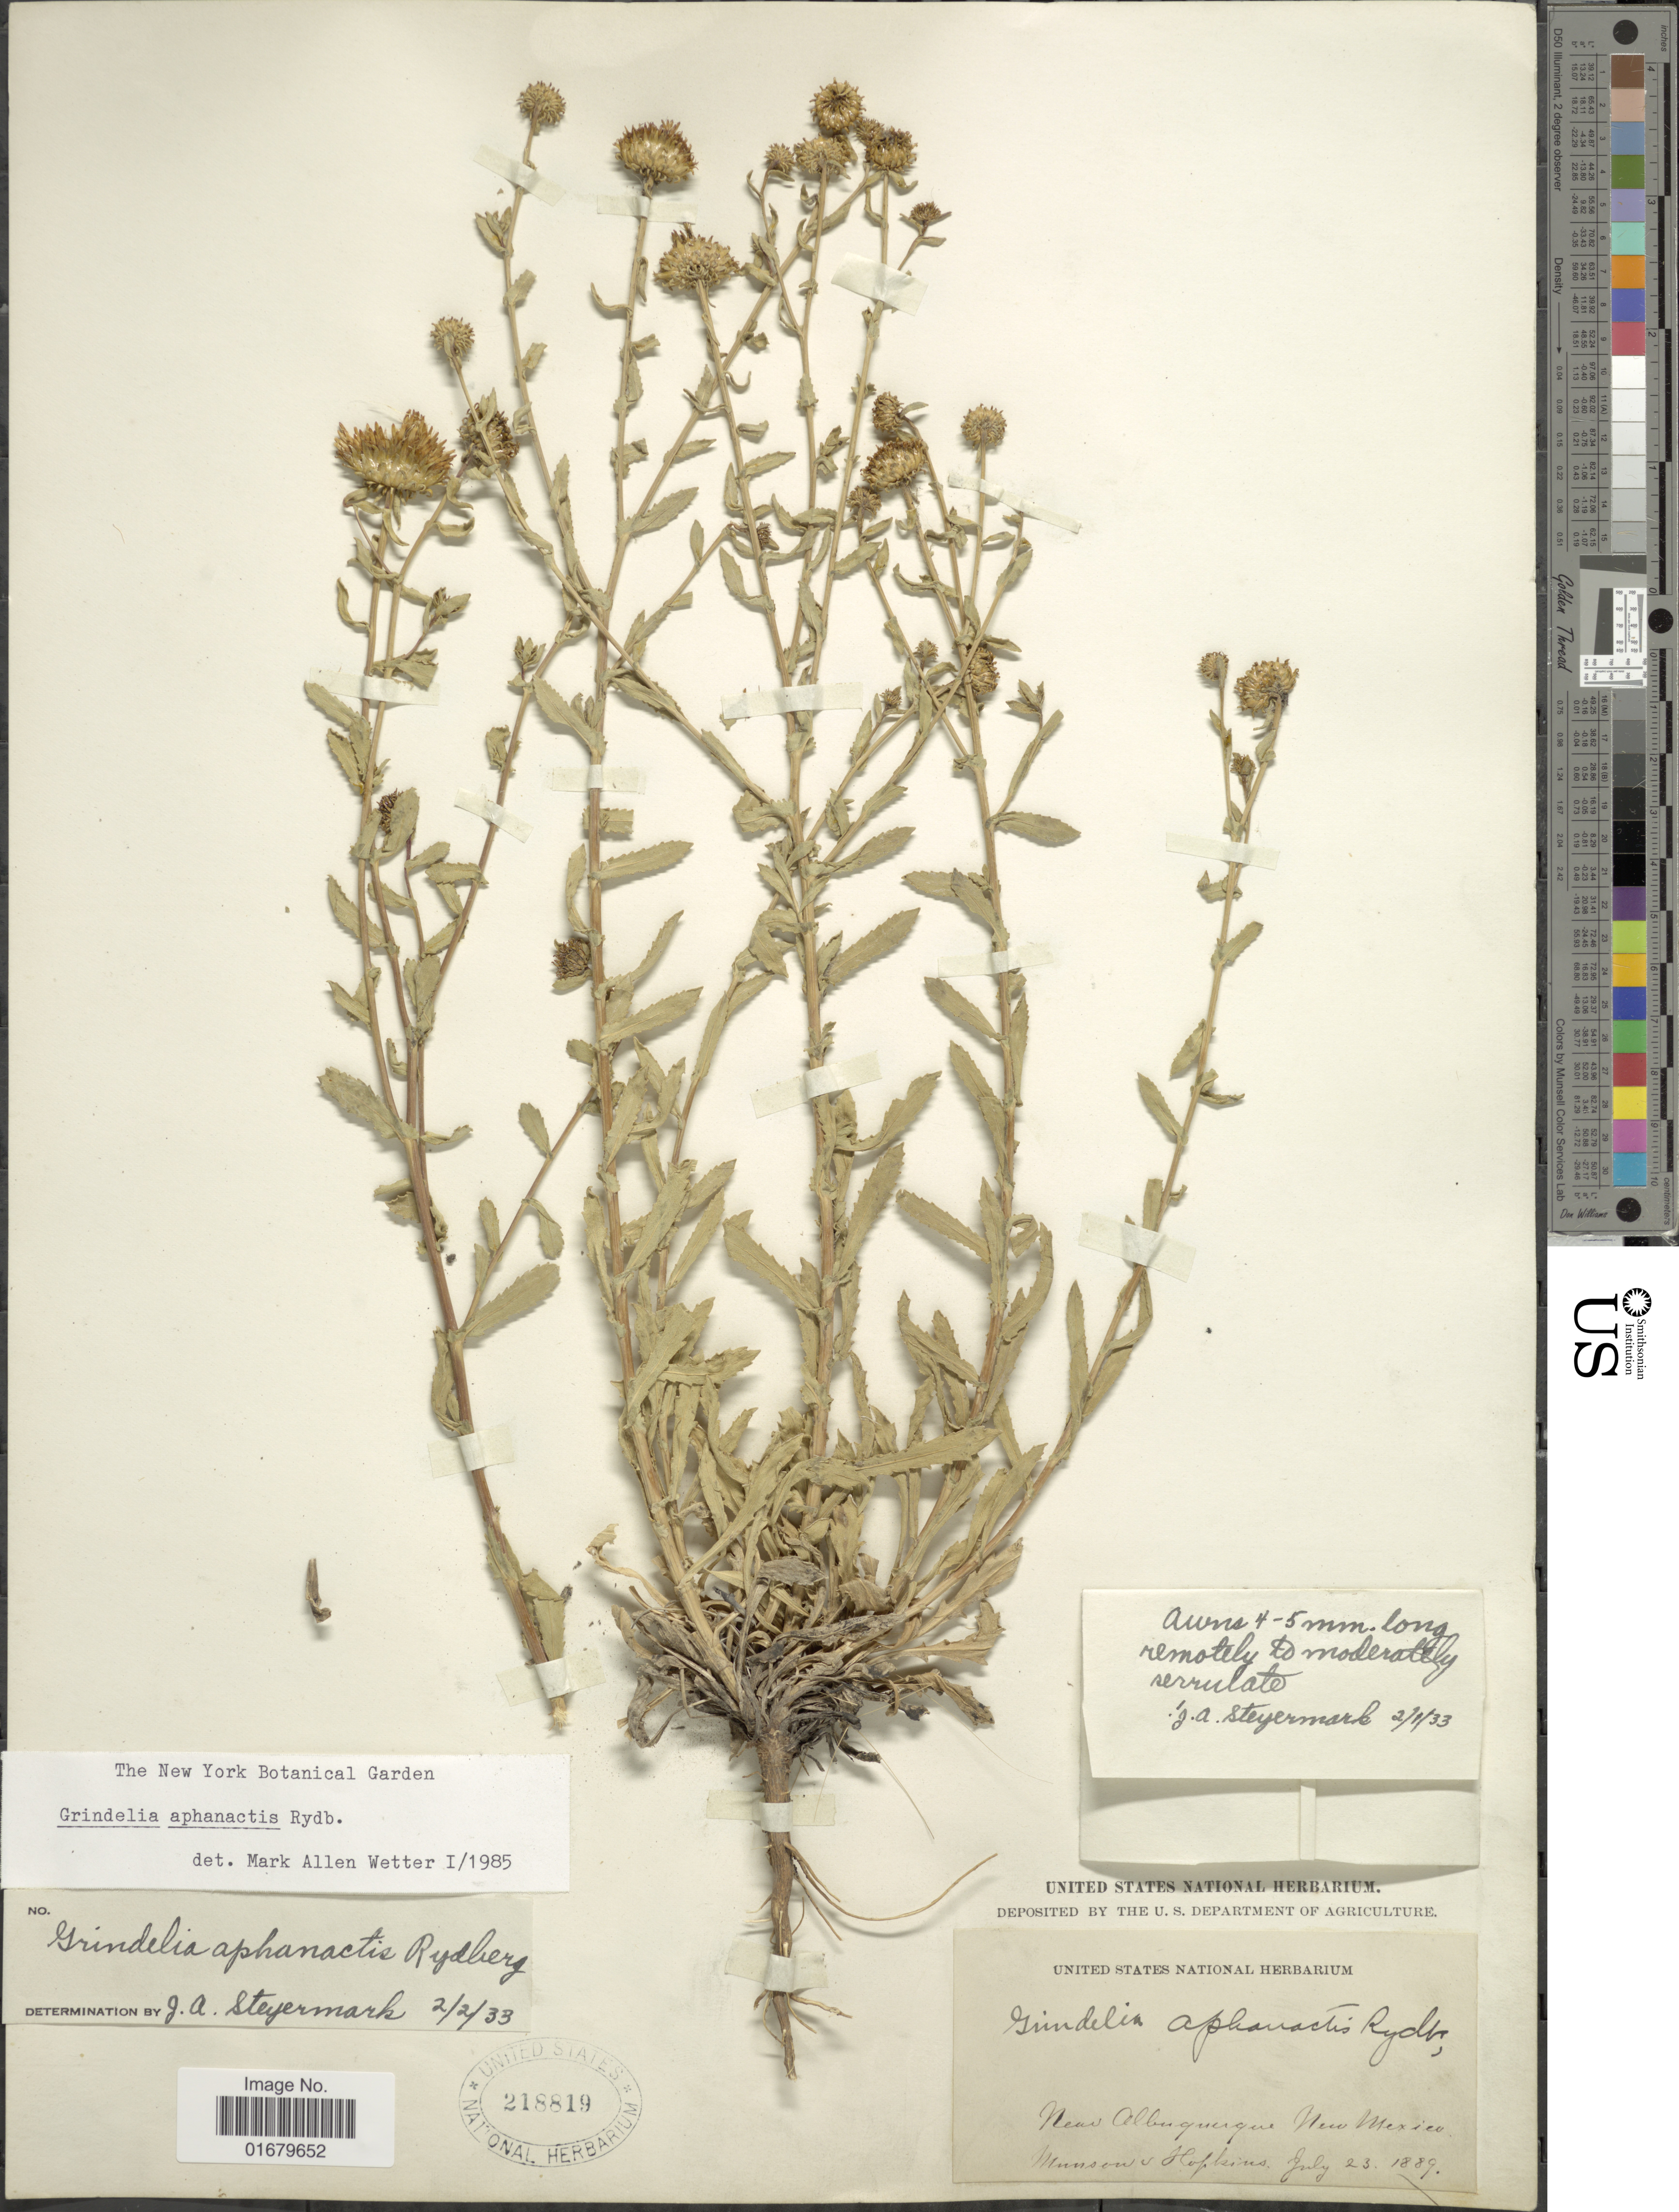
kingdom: Plantae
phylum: Tracheophyta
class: Magnoliopsida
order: Asterales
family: Asteraceae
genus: Grindelia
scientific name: Grindelia aphanactis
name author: Rydb.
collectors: M. Hopkins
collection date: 1889-07-23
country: United States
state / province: New Mexico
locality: Near Albuquerque.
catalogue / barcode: US 218819